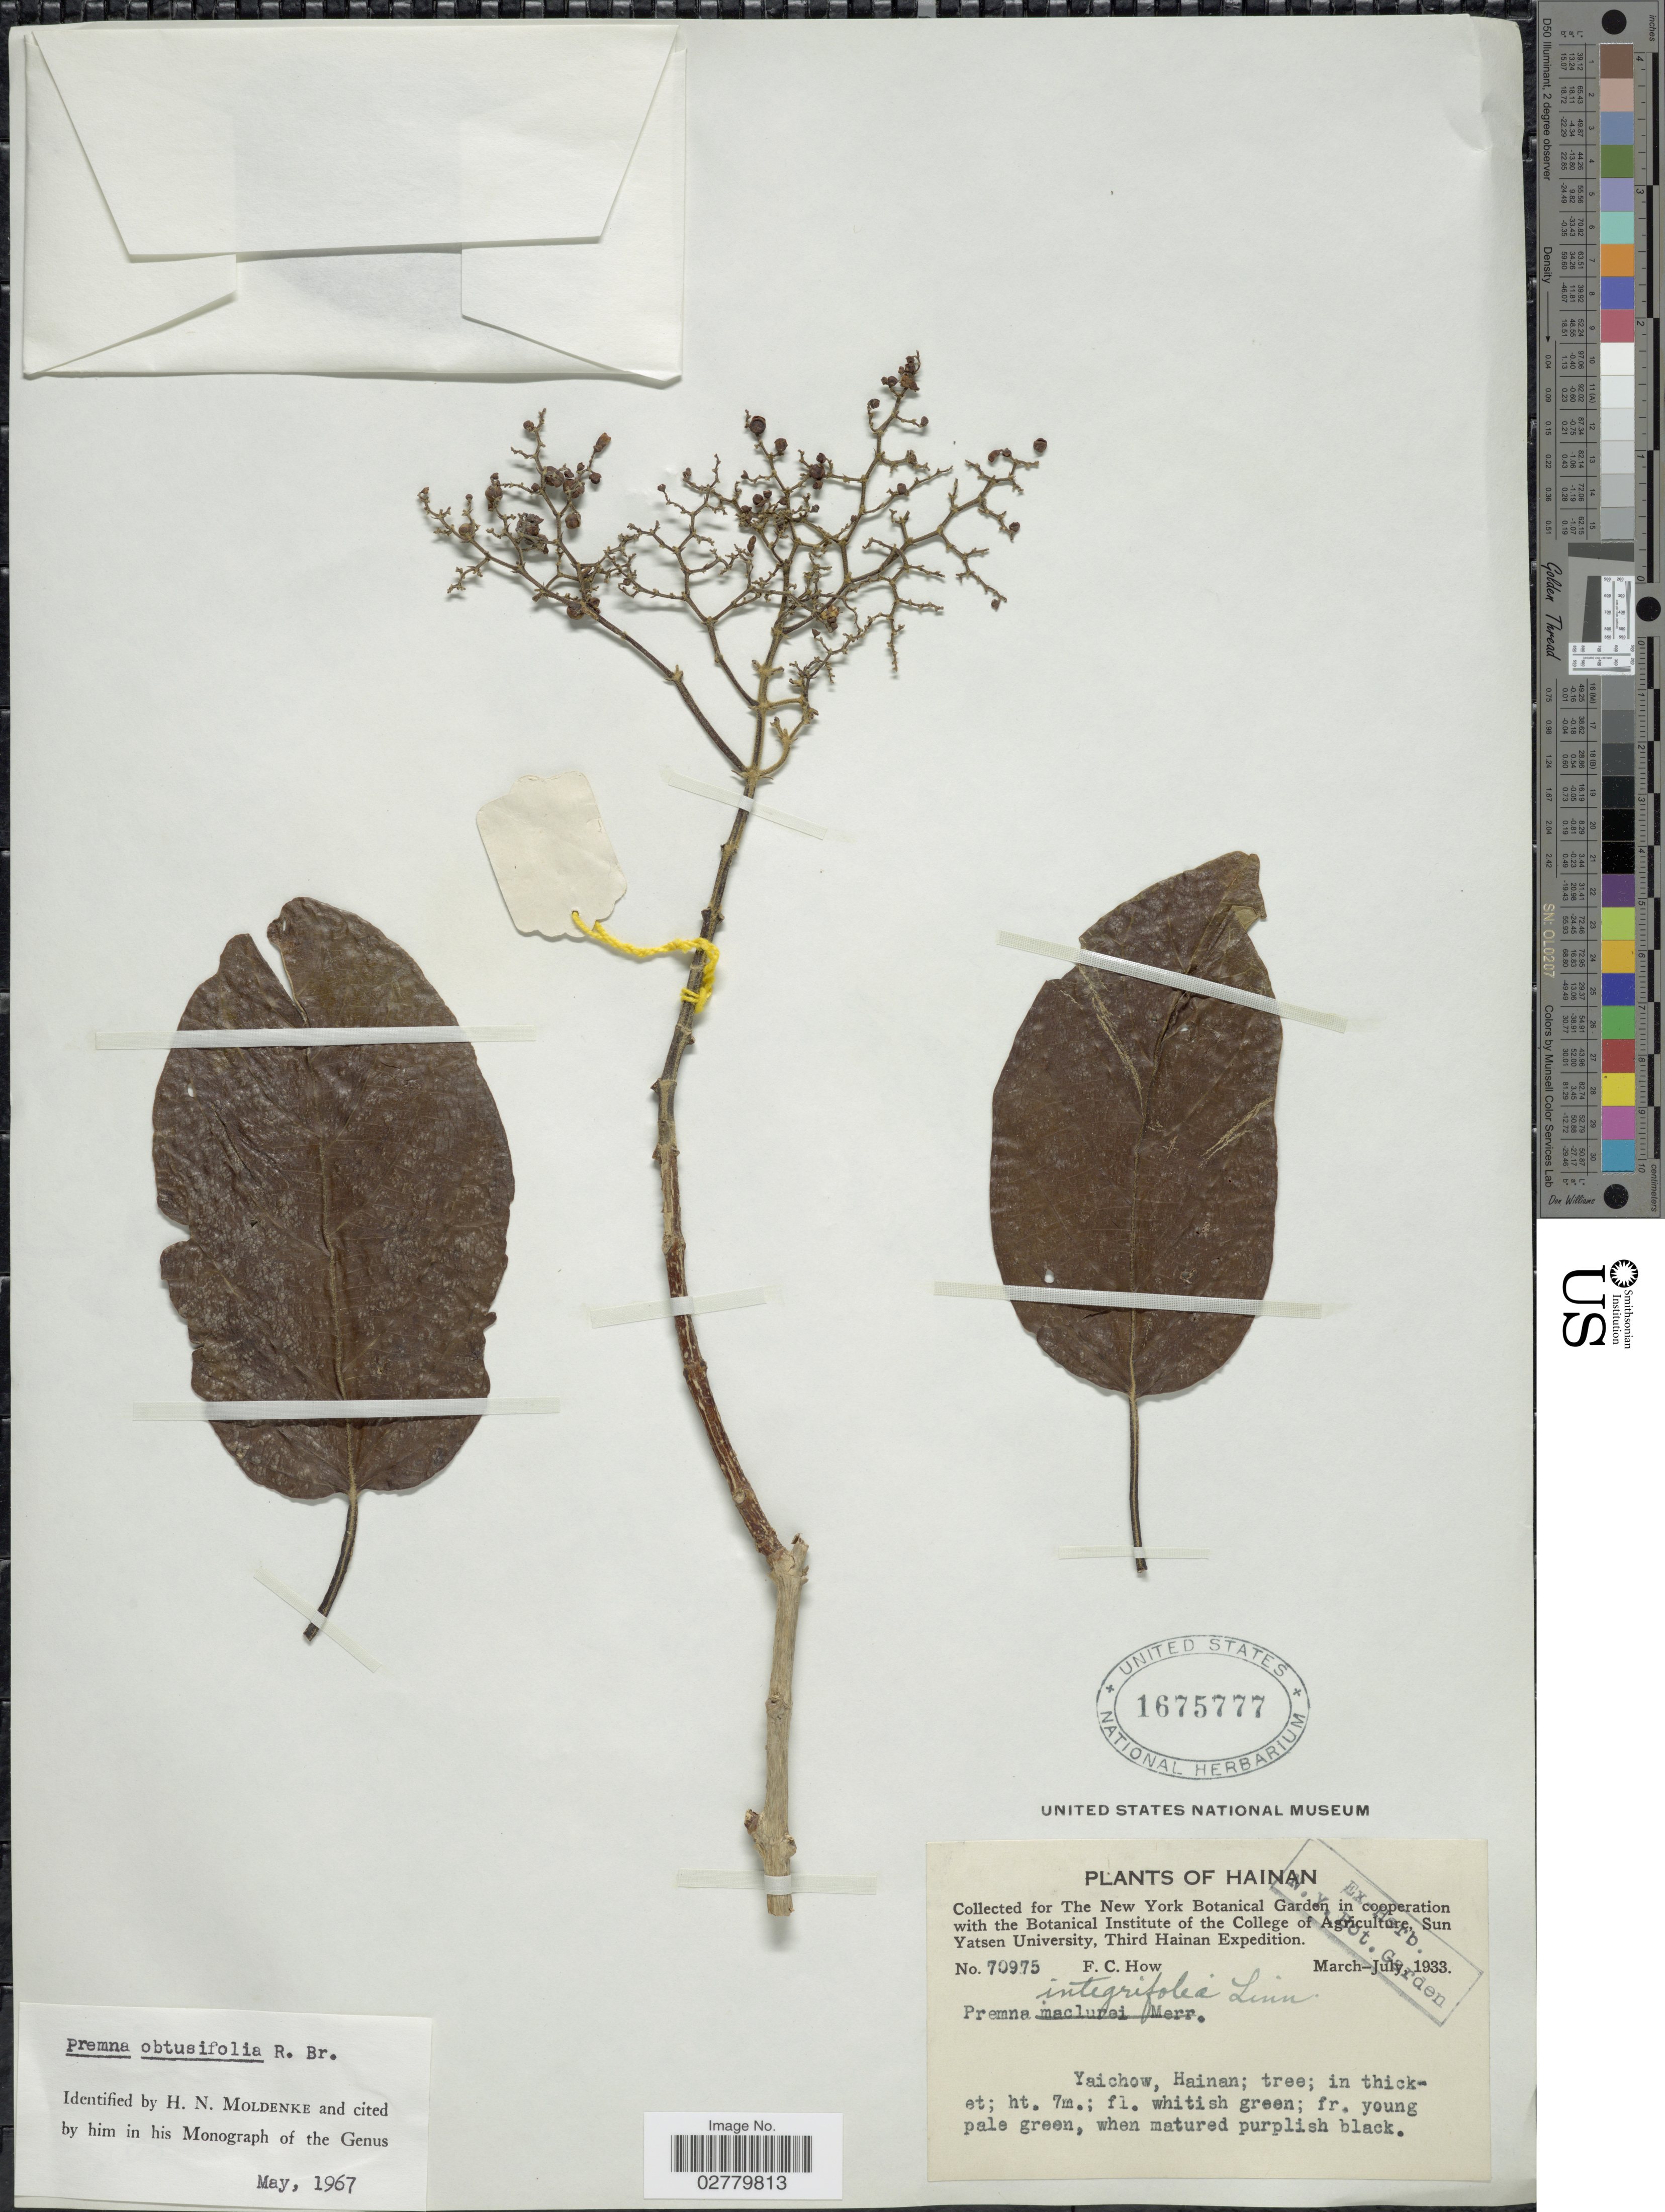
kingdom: Plantae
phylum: Tracheophyta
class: Magnoliopsida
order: Lamiales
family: Lamiaceae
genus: Premna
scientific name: Premna obtusifolia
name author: R. Br.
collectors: F. C. How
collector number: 70975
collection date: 1933-03/1933-07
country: China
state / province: Hainan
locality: Yaichow.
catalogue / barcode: US 1675777